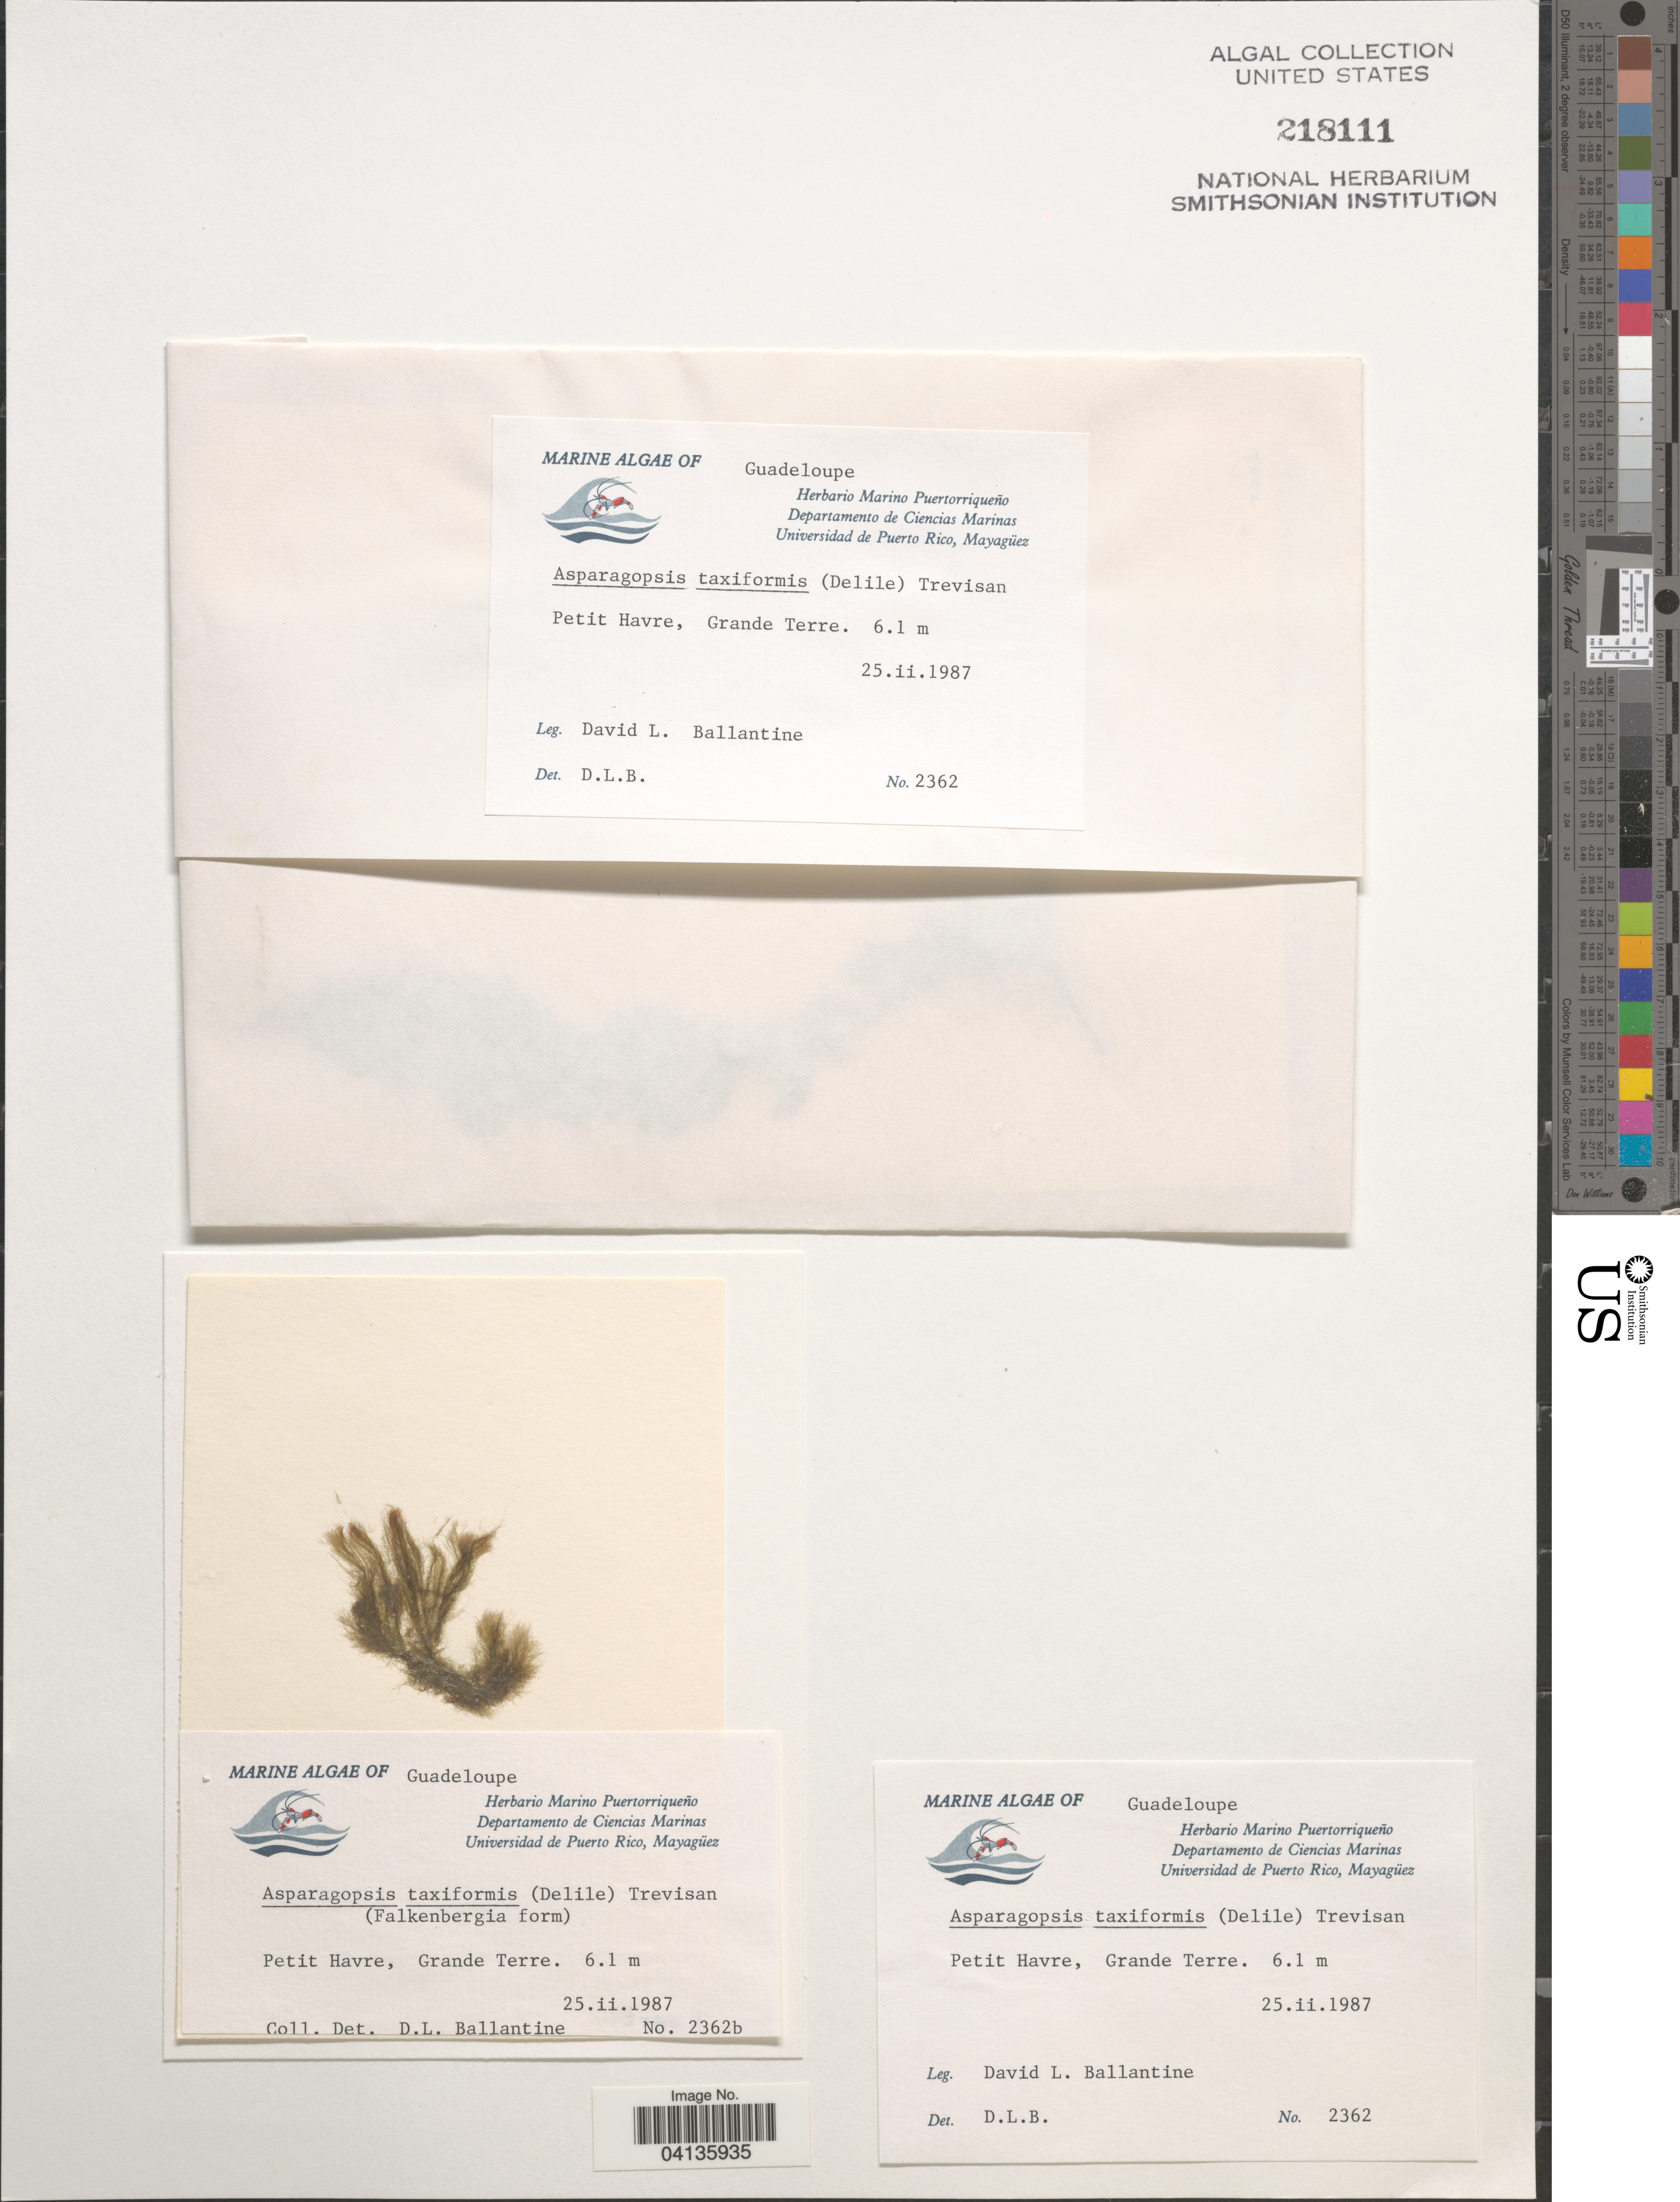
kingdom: Plantae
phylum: Rhodophyta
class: Florideophyceae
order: Bonnemaisoniales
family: Bonnemaisoniaceae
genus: Asparagopsis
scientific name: Asparagopsis taxiformis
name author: (Delile) Trevis.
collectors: D.L. Ballantine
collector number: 2362/2362b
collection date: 1987-02-25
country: Guadeloupe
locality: Petit Havre, Grande Terre.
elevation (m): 6.1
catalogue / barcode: US 218111